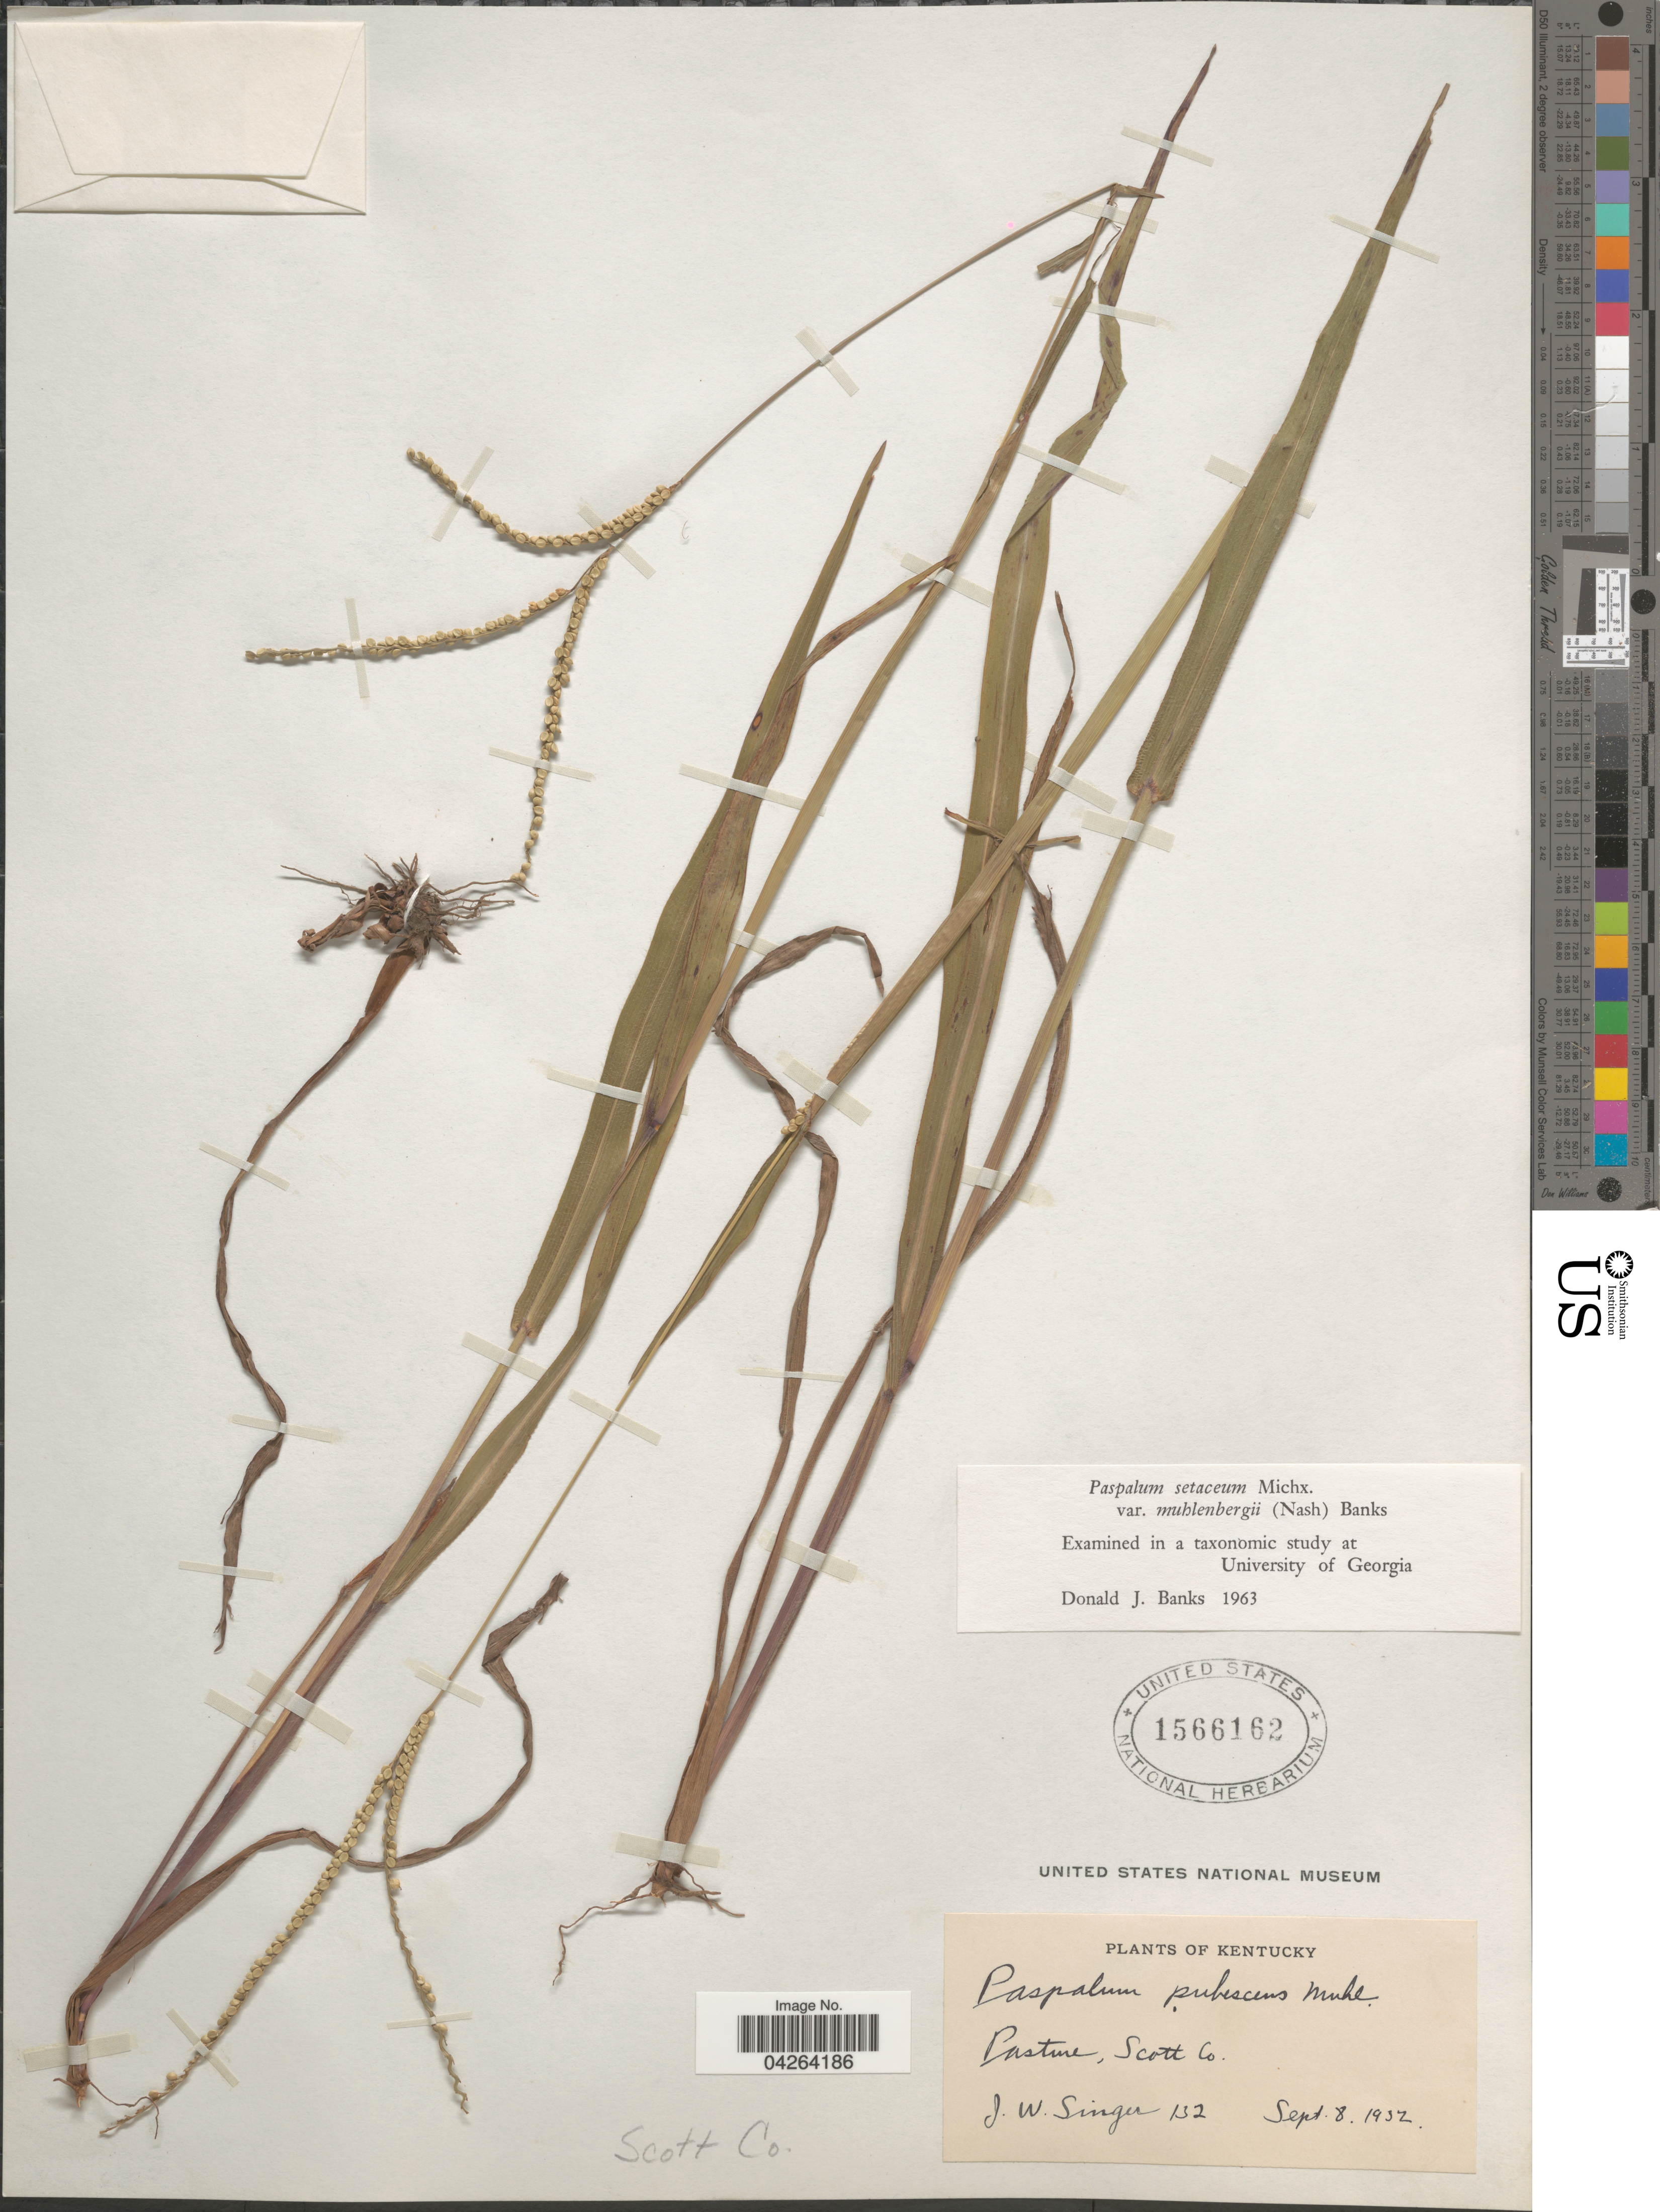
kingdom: Plantae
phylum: Tracheophyta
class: Liliopsida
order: Poales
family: Poaceae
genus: Paspalum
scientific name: Paspalum setaceum var. muhlenbergii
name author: (Nash) D.J. Banks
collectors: J. EW. Singer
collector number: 132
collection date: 1932-09-08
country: United States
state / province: Kentucky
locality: Pasture, Scott Co.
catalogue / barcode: US 1566162